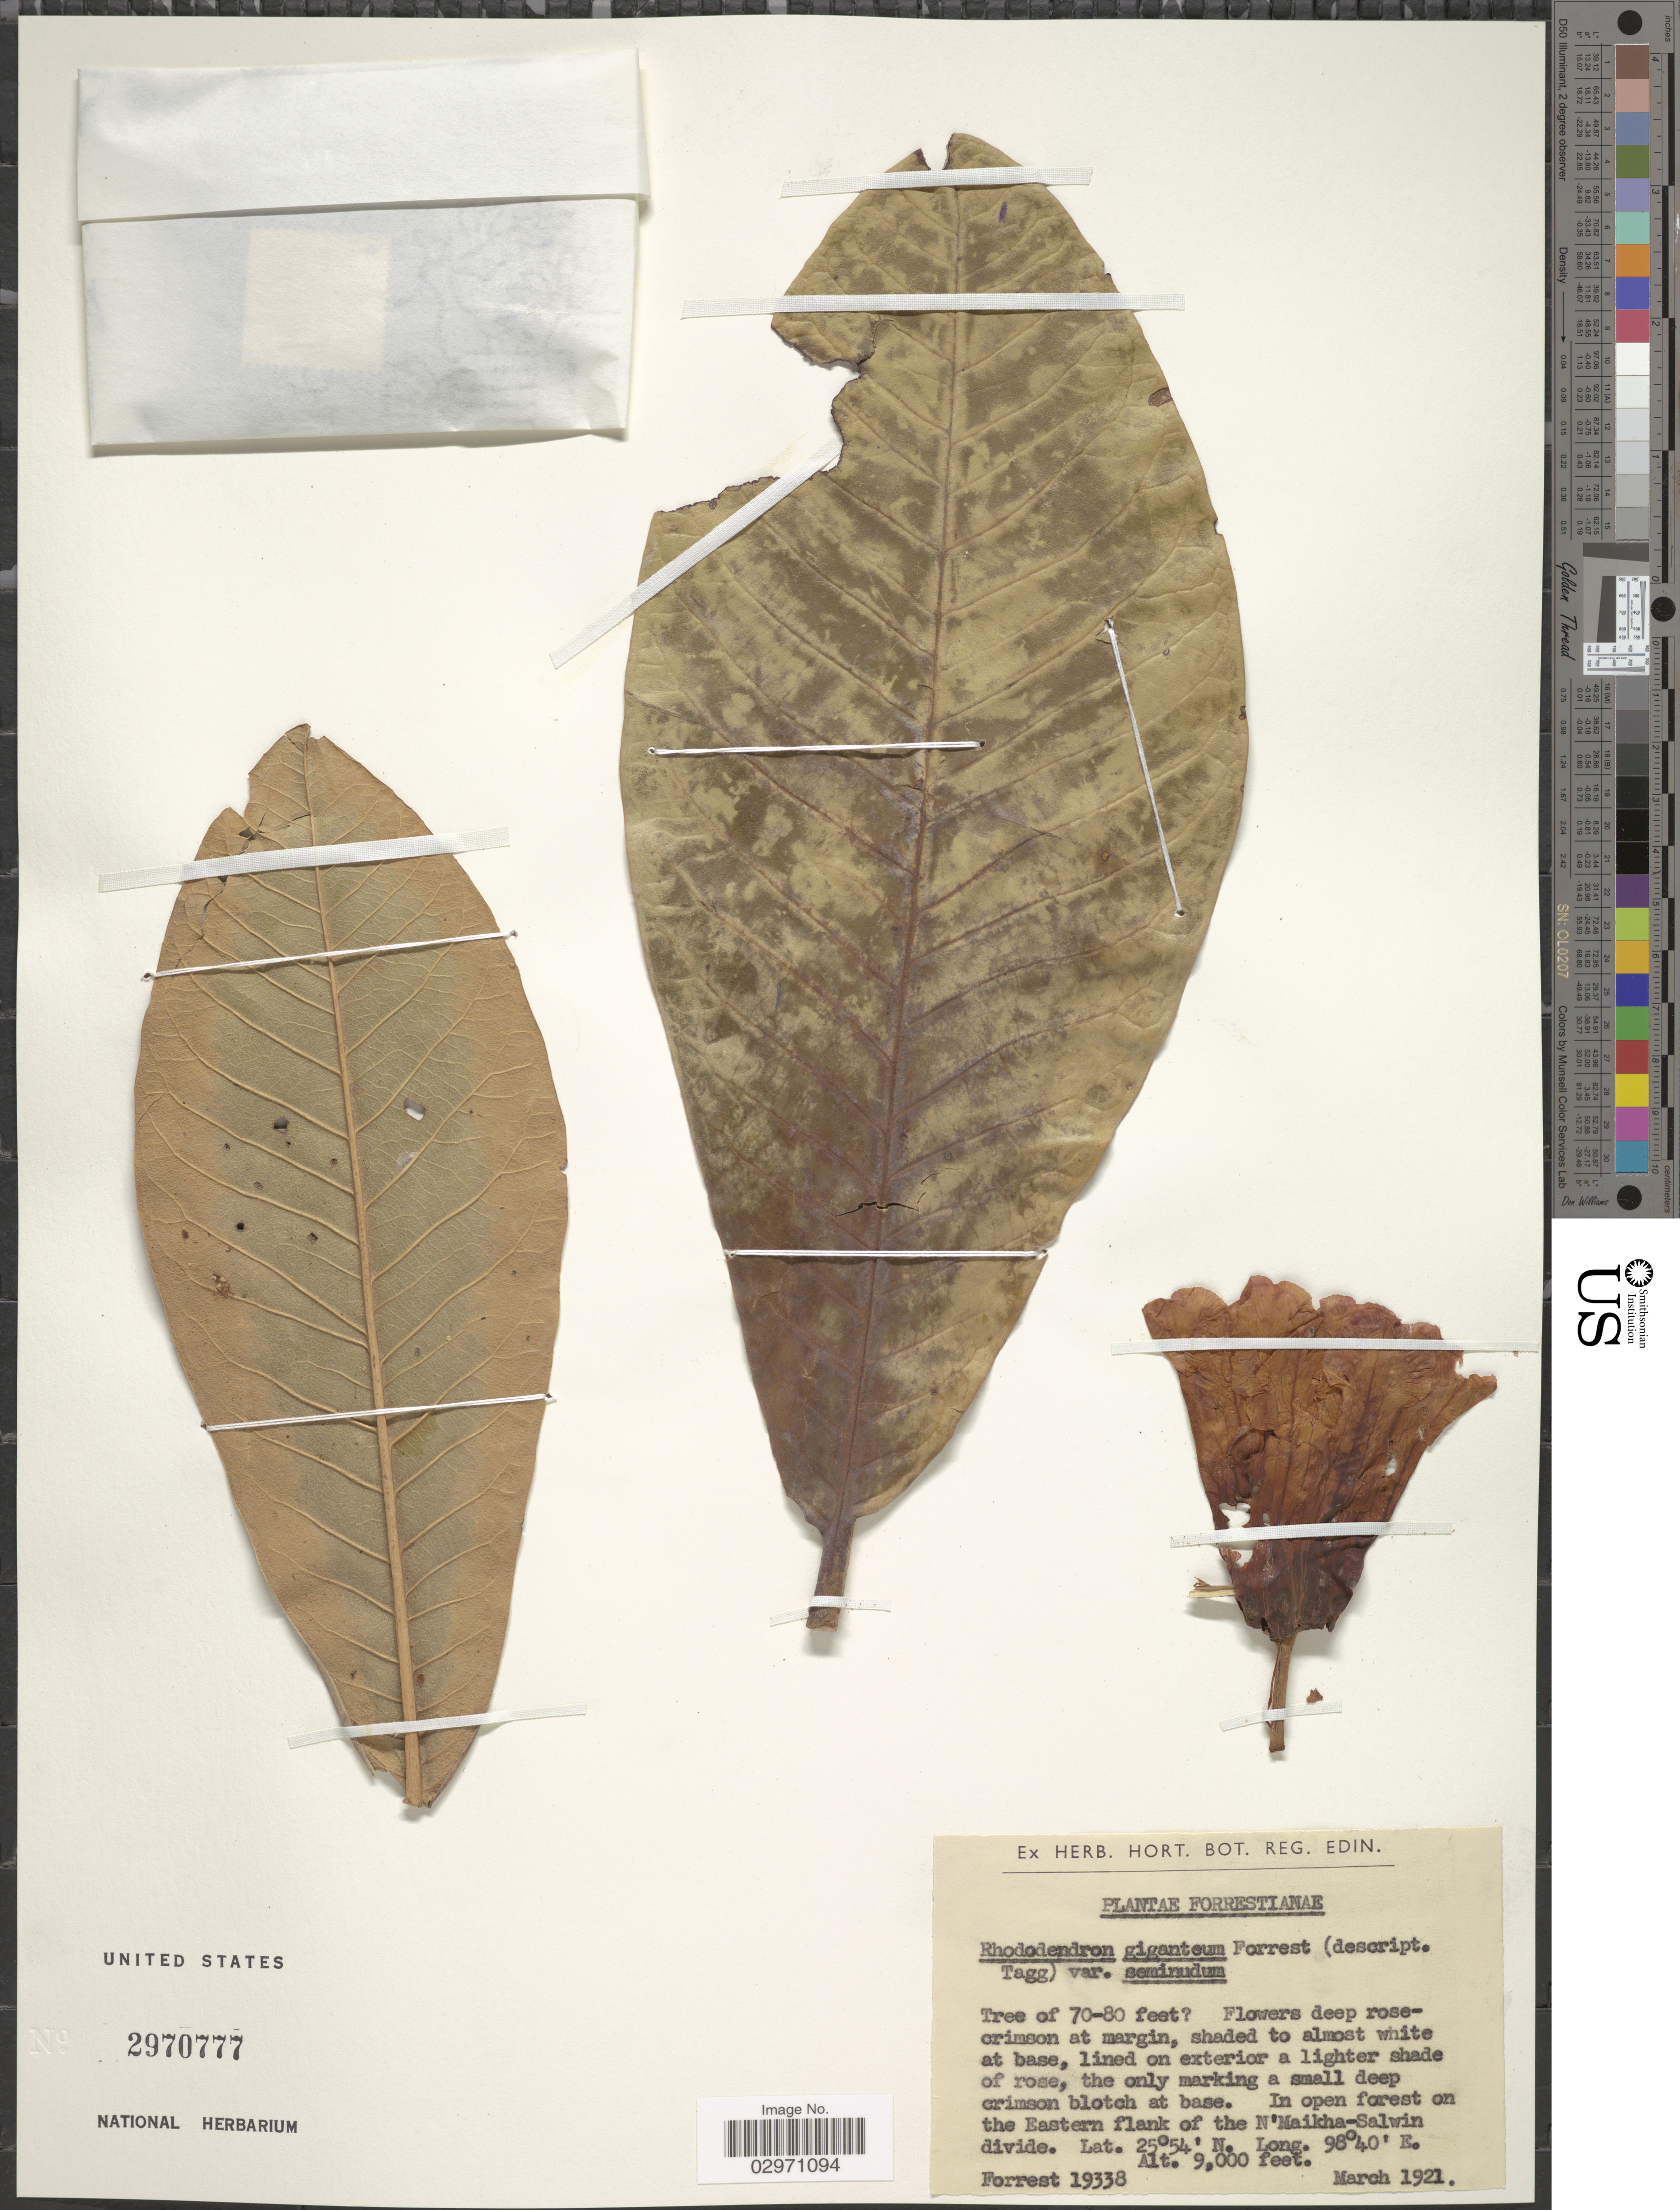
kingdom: Plantae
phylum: Tracheophyta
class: Magnoliopsida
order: Ericales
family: Ericaceae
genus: Rhododendron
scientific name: Rhododendron giganteum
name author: Forrest ex Tagg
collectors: -. Forrest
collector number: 19338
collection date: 1921-03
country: Myanmar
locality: On the Eastern flank of the N'Maikha-Salwin divide.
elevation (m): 2743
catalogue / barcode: US 2970777